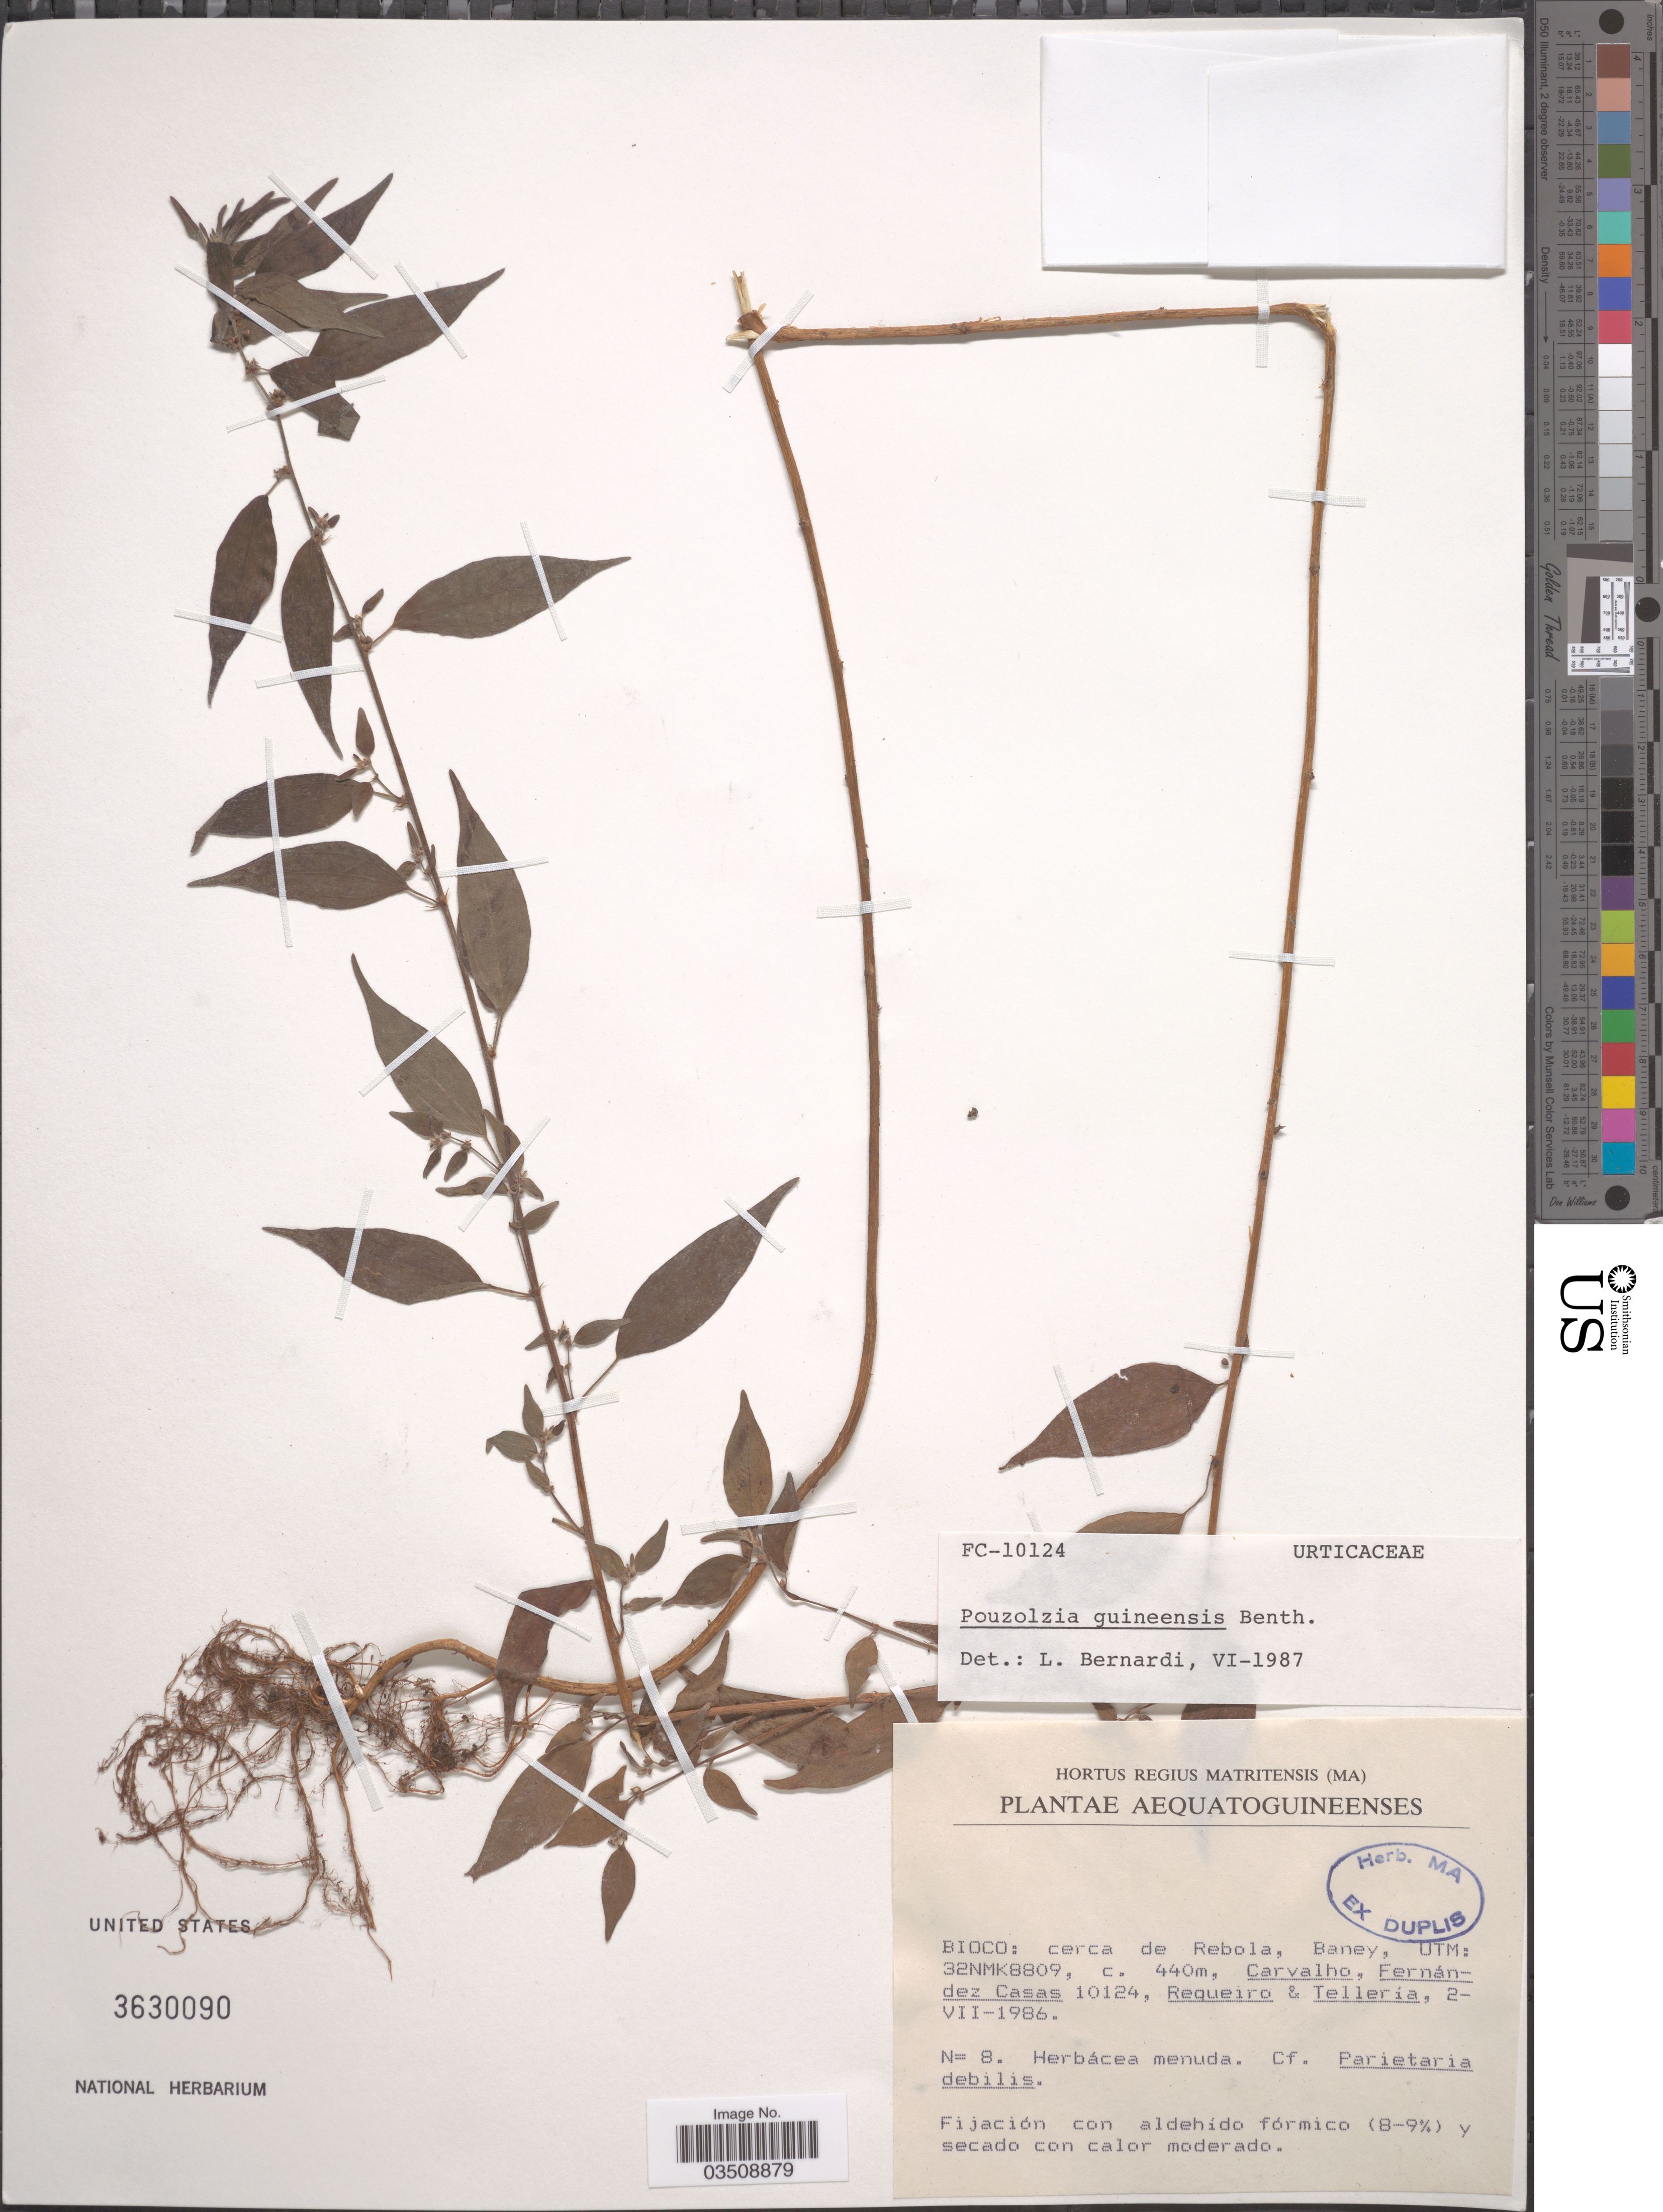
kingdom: Plantae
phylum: Tracheophyta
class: Magnoliopsida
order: Rosales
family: Urticaceae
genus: Pouzolzia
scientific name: Pouzolzia guineensis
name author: Benth.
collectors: Carvalho, --, F. Casas, Requeiro, -- & -. Telleria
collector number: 10124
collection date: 1986-07-02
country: Equatorial Guinea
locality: Aequatoguineenses. Bioco: cerca de Rebola, Baney, UTM: 32NMK8809.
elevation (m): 440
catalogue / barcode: US 3630090